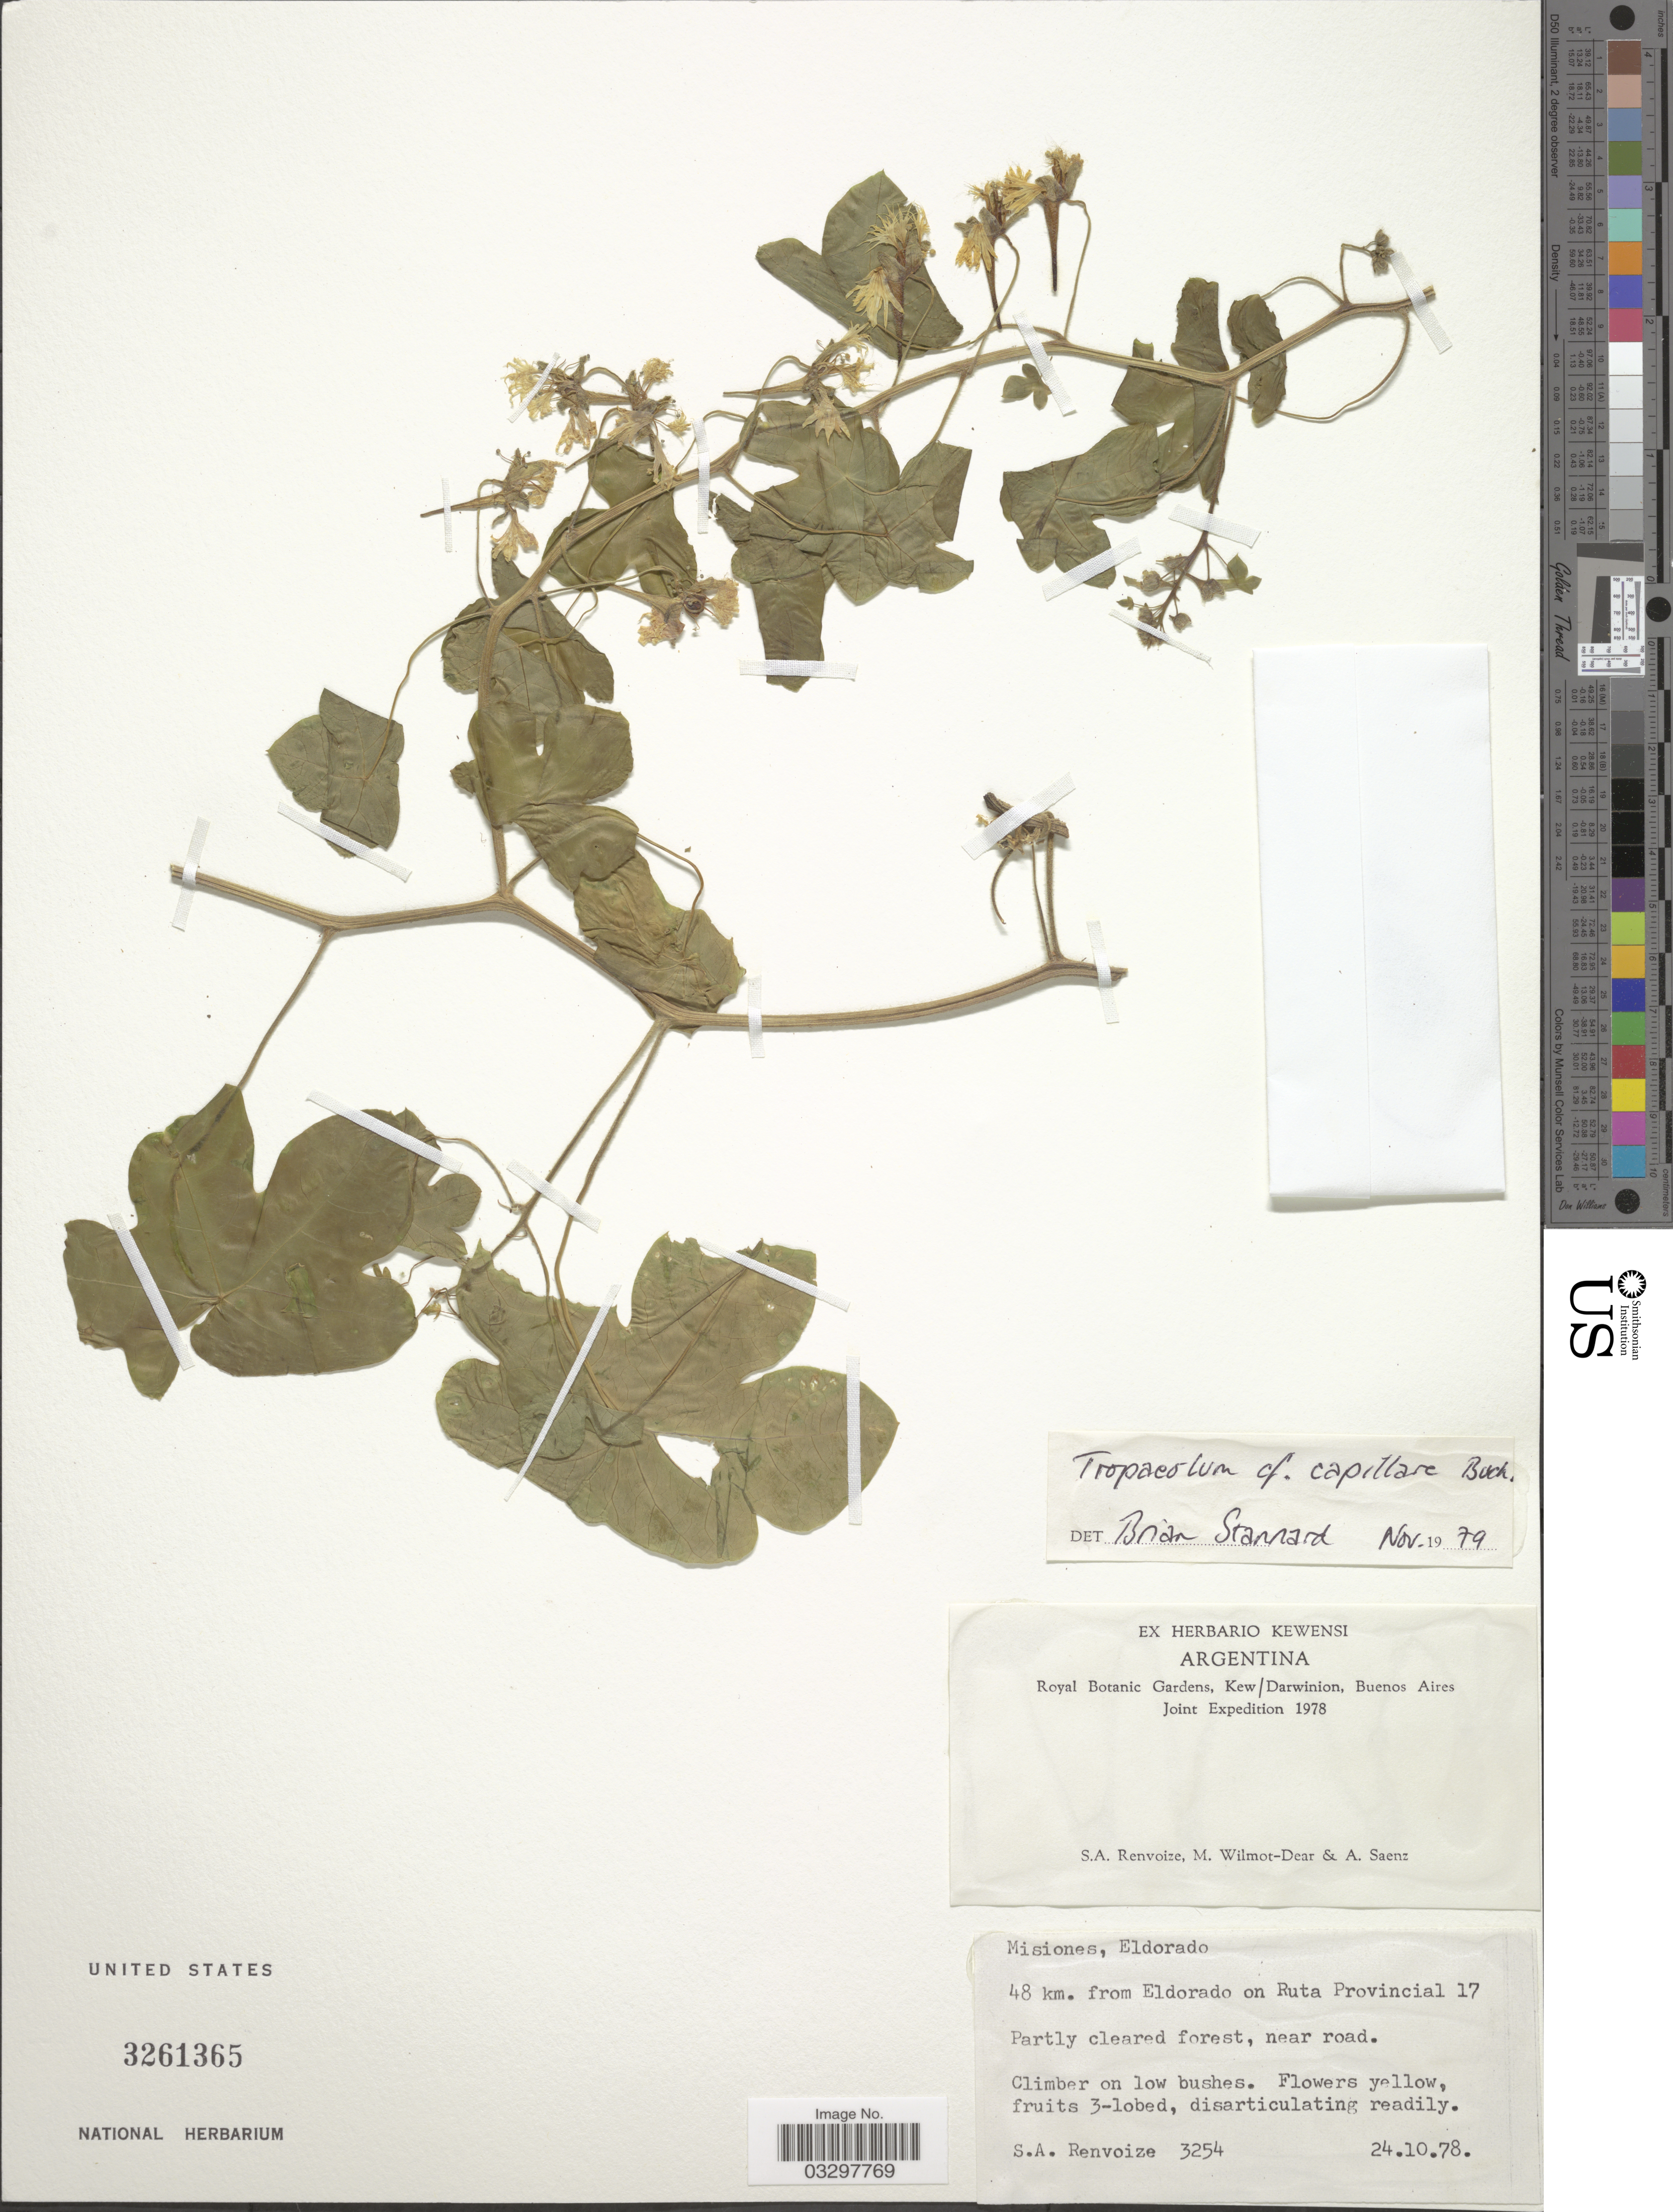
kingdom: Plantae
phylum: Tracheophyta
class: Magnoliopsida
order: Brassicales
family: Tropaeolaceae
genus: Tropaeolum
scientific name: Tropaeolum capillare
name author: Buchenau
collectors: S. A. Renvoize, M. Wilmot-Dear & A. Saenz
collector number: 3254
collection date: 1978-10-24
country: Argentina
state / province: Misiones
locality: Misiones, Eldorado. 48 km. from Eldorado on Ruta Provincial 17.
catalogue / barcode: US 3261365